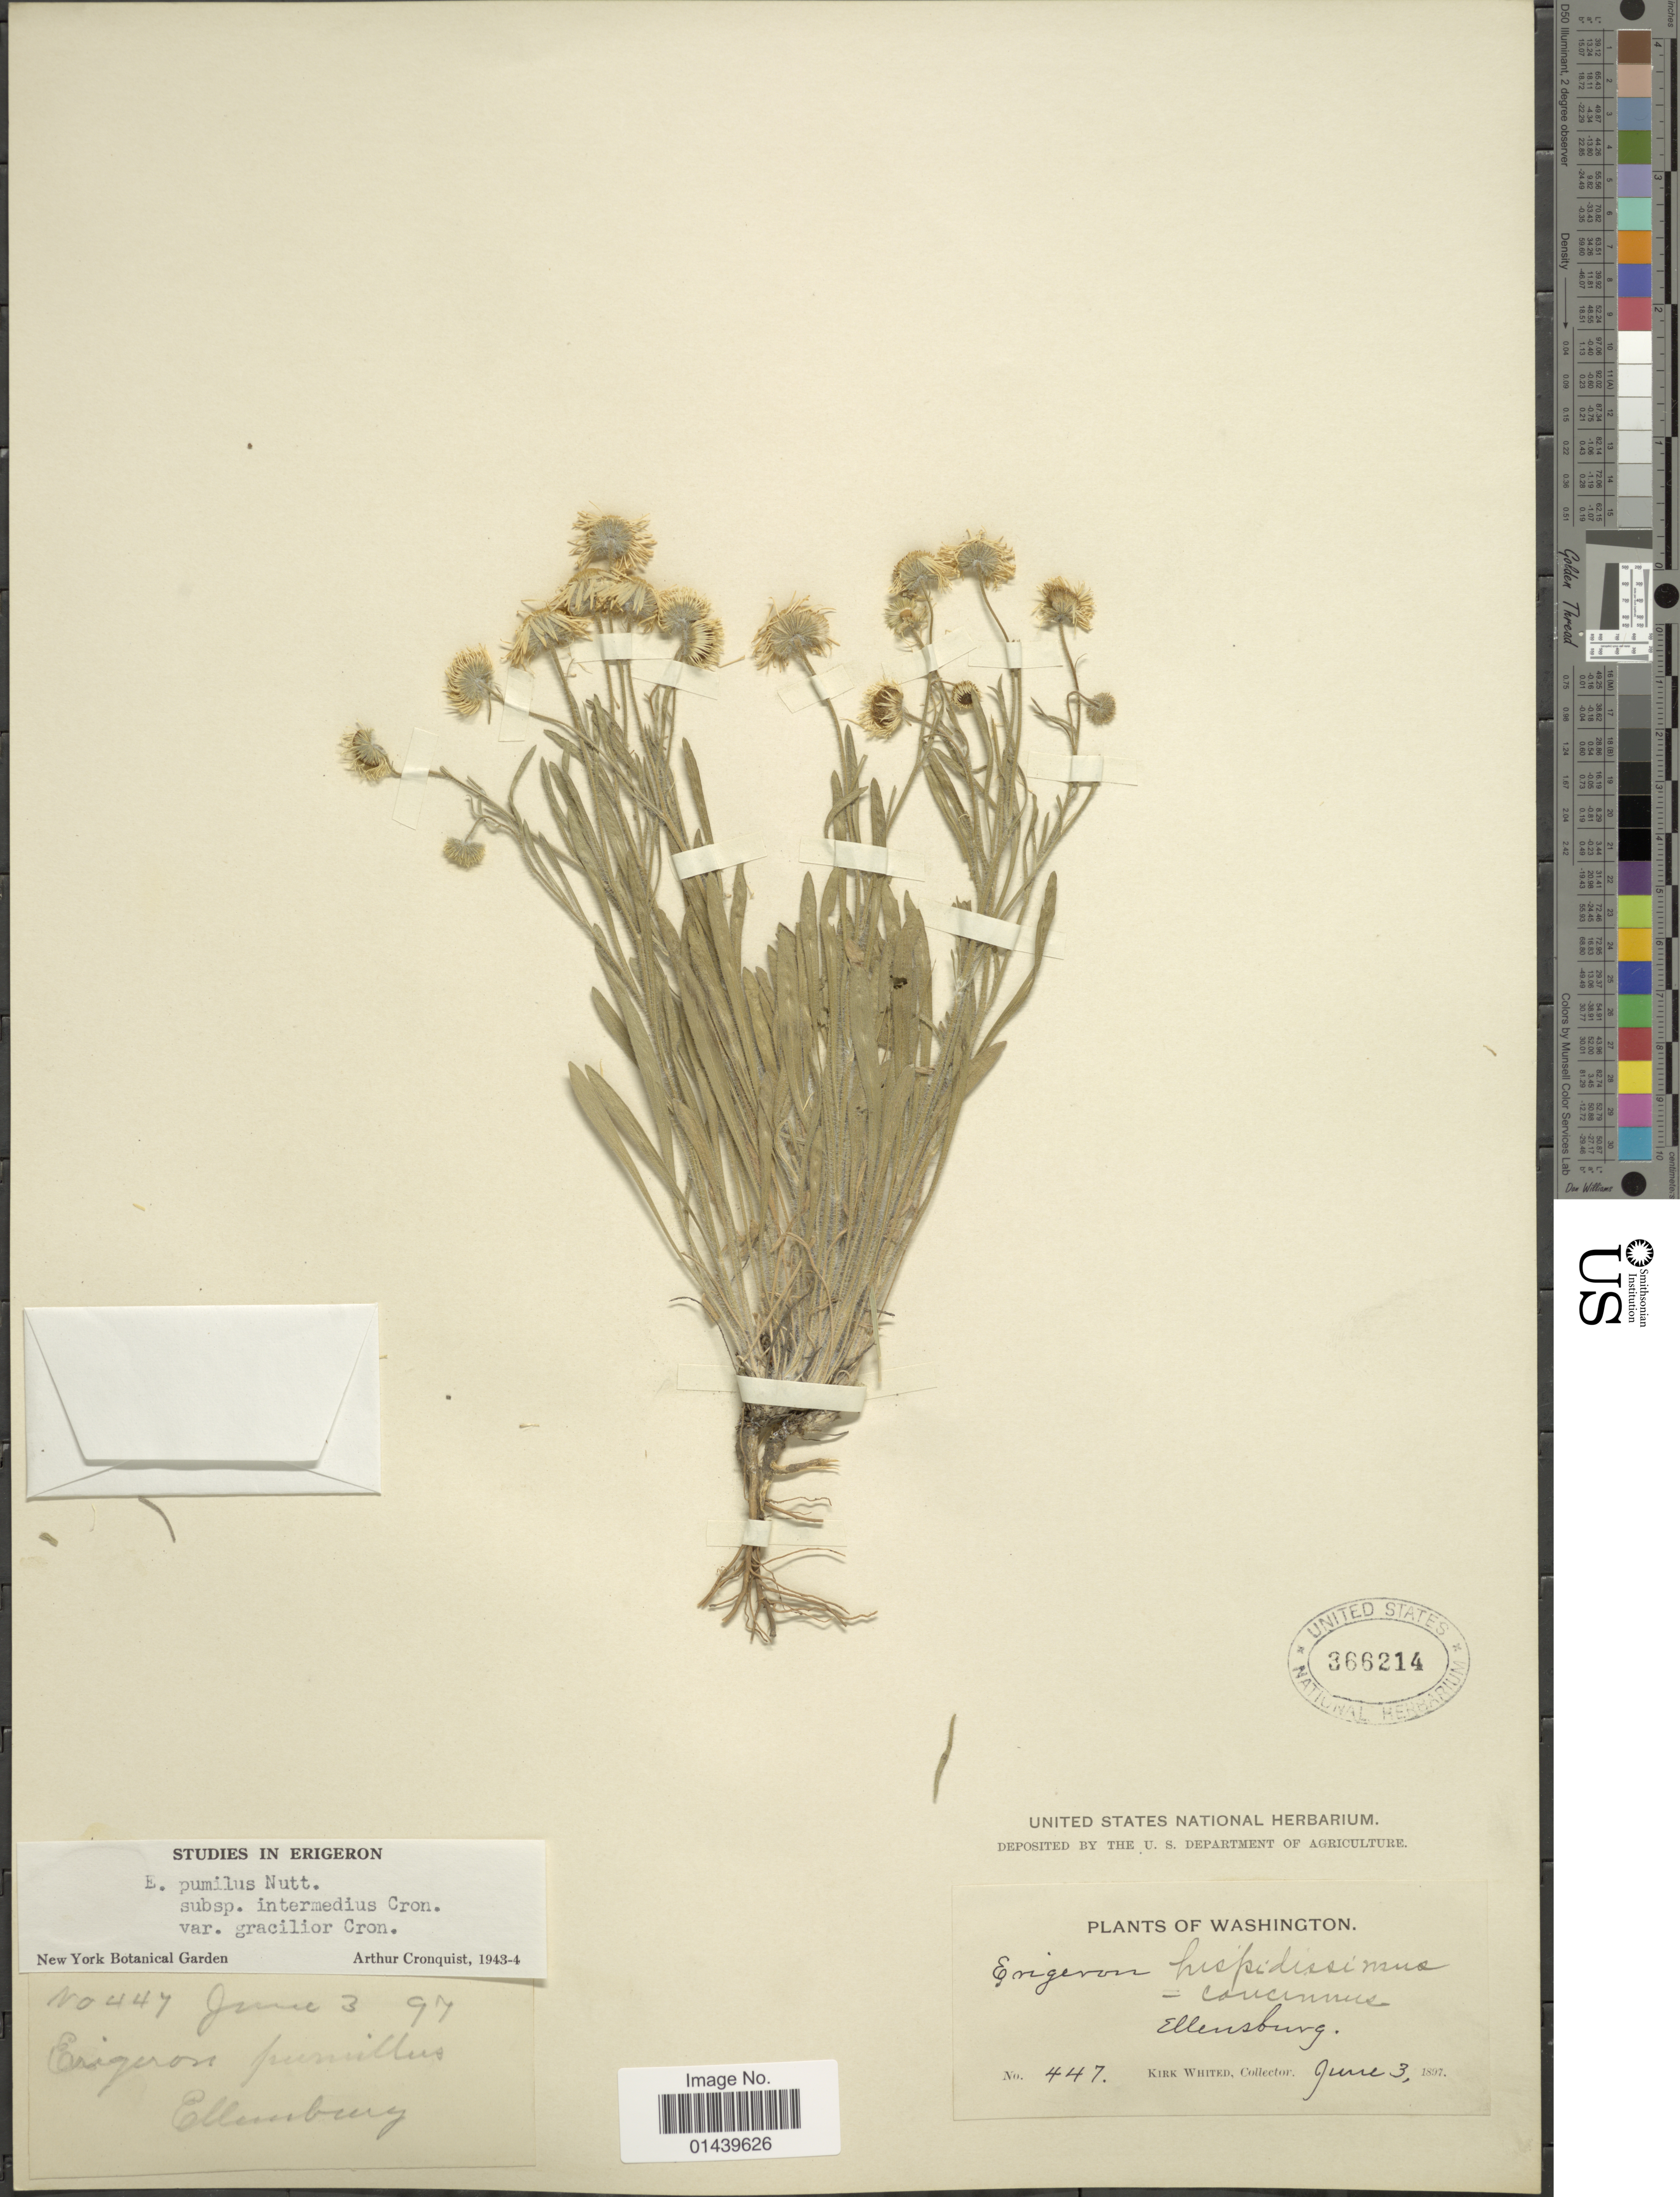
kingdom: Plantae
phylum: Tracheophyta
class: Magnoliopsida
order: Asterales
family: Asteraceae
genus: Erigeron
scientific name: Erigeron pumilus subsp. intermedius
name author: Cronq.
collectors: K. Whited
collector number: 447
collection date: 1897-06-03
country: United States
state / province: Washington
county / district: Kittitas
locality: Ellensburg.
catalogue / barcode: US 366214